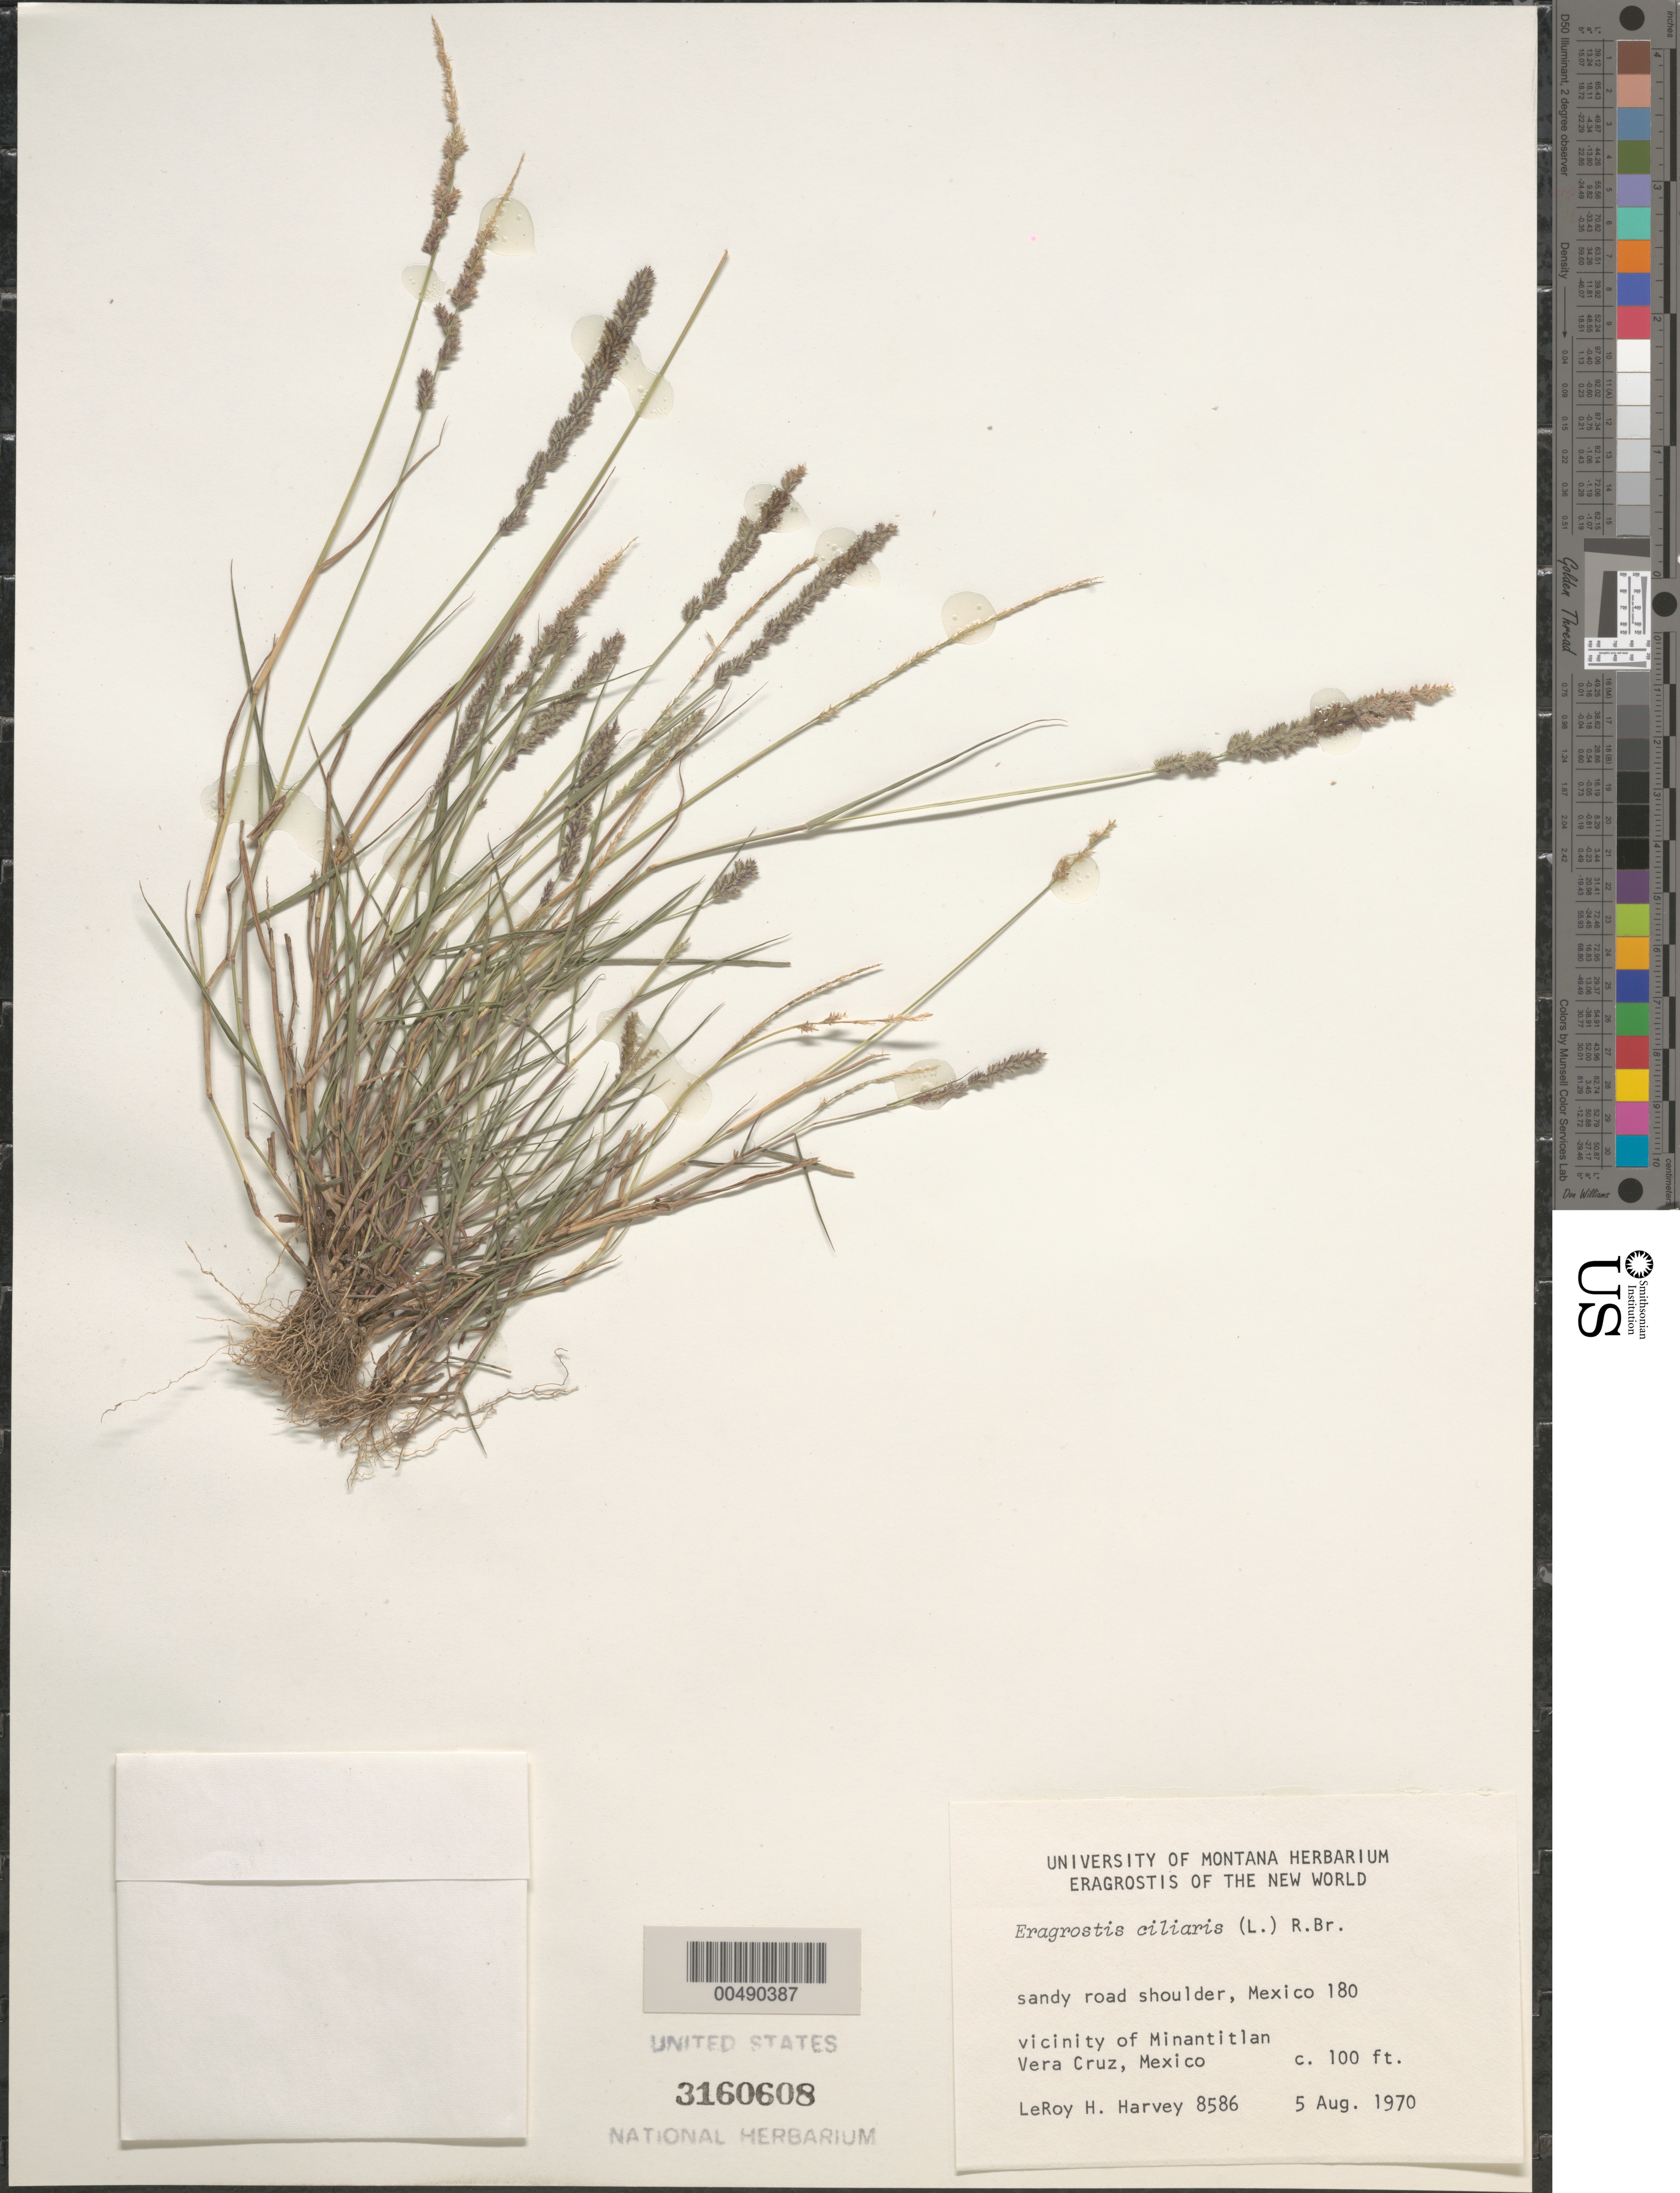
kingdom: Plantae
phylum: Tracheophyta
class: Liliopsida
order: Poales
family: Poaceae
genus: Eragrostis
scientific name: Eragrostis ciliaris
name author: (L.) R. Br.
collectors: L. H. Harvey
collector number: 8586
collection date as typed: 5 Aug 1970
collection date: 1970-08-05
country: Mexico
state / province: Veracruz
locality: Vicinity of Minantitlan, Mexico 180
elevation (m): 30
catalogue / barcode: US 3160608